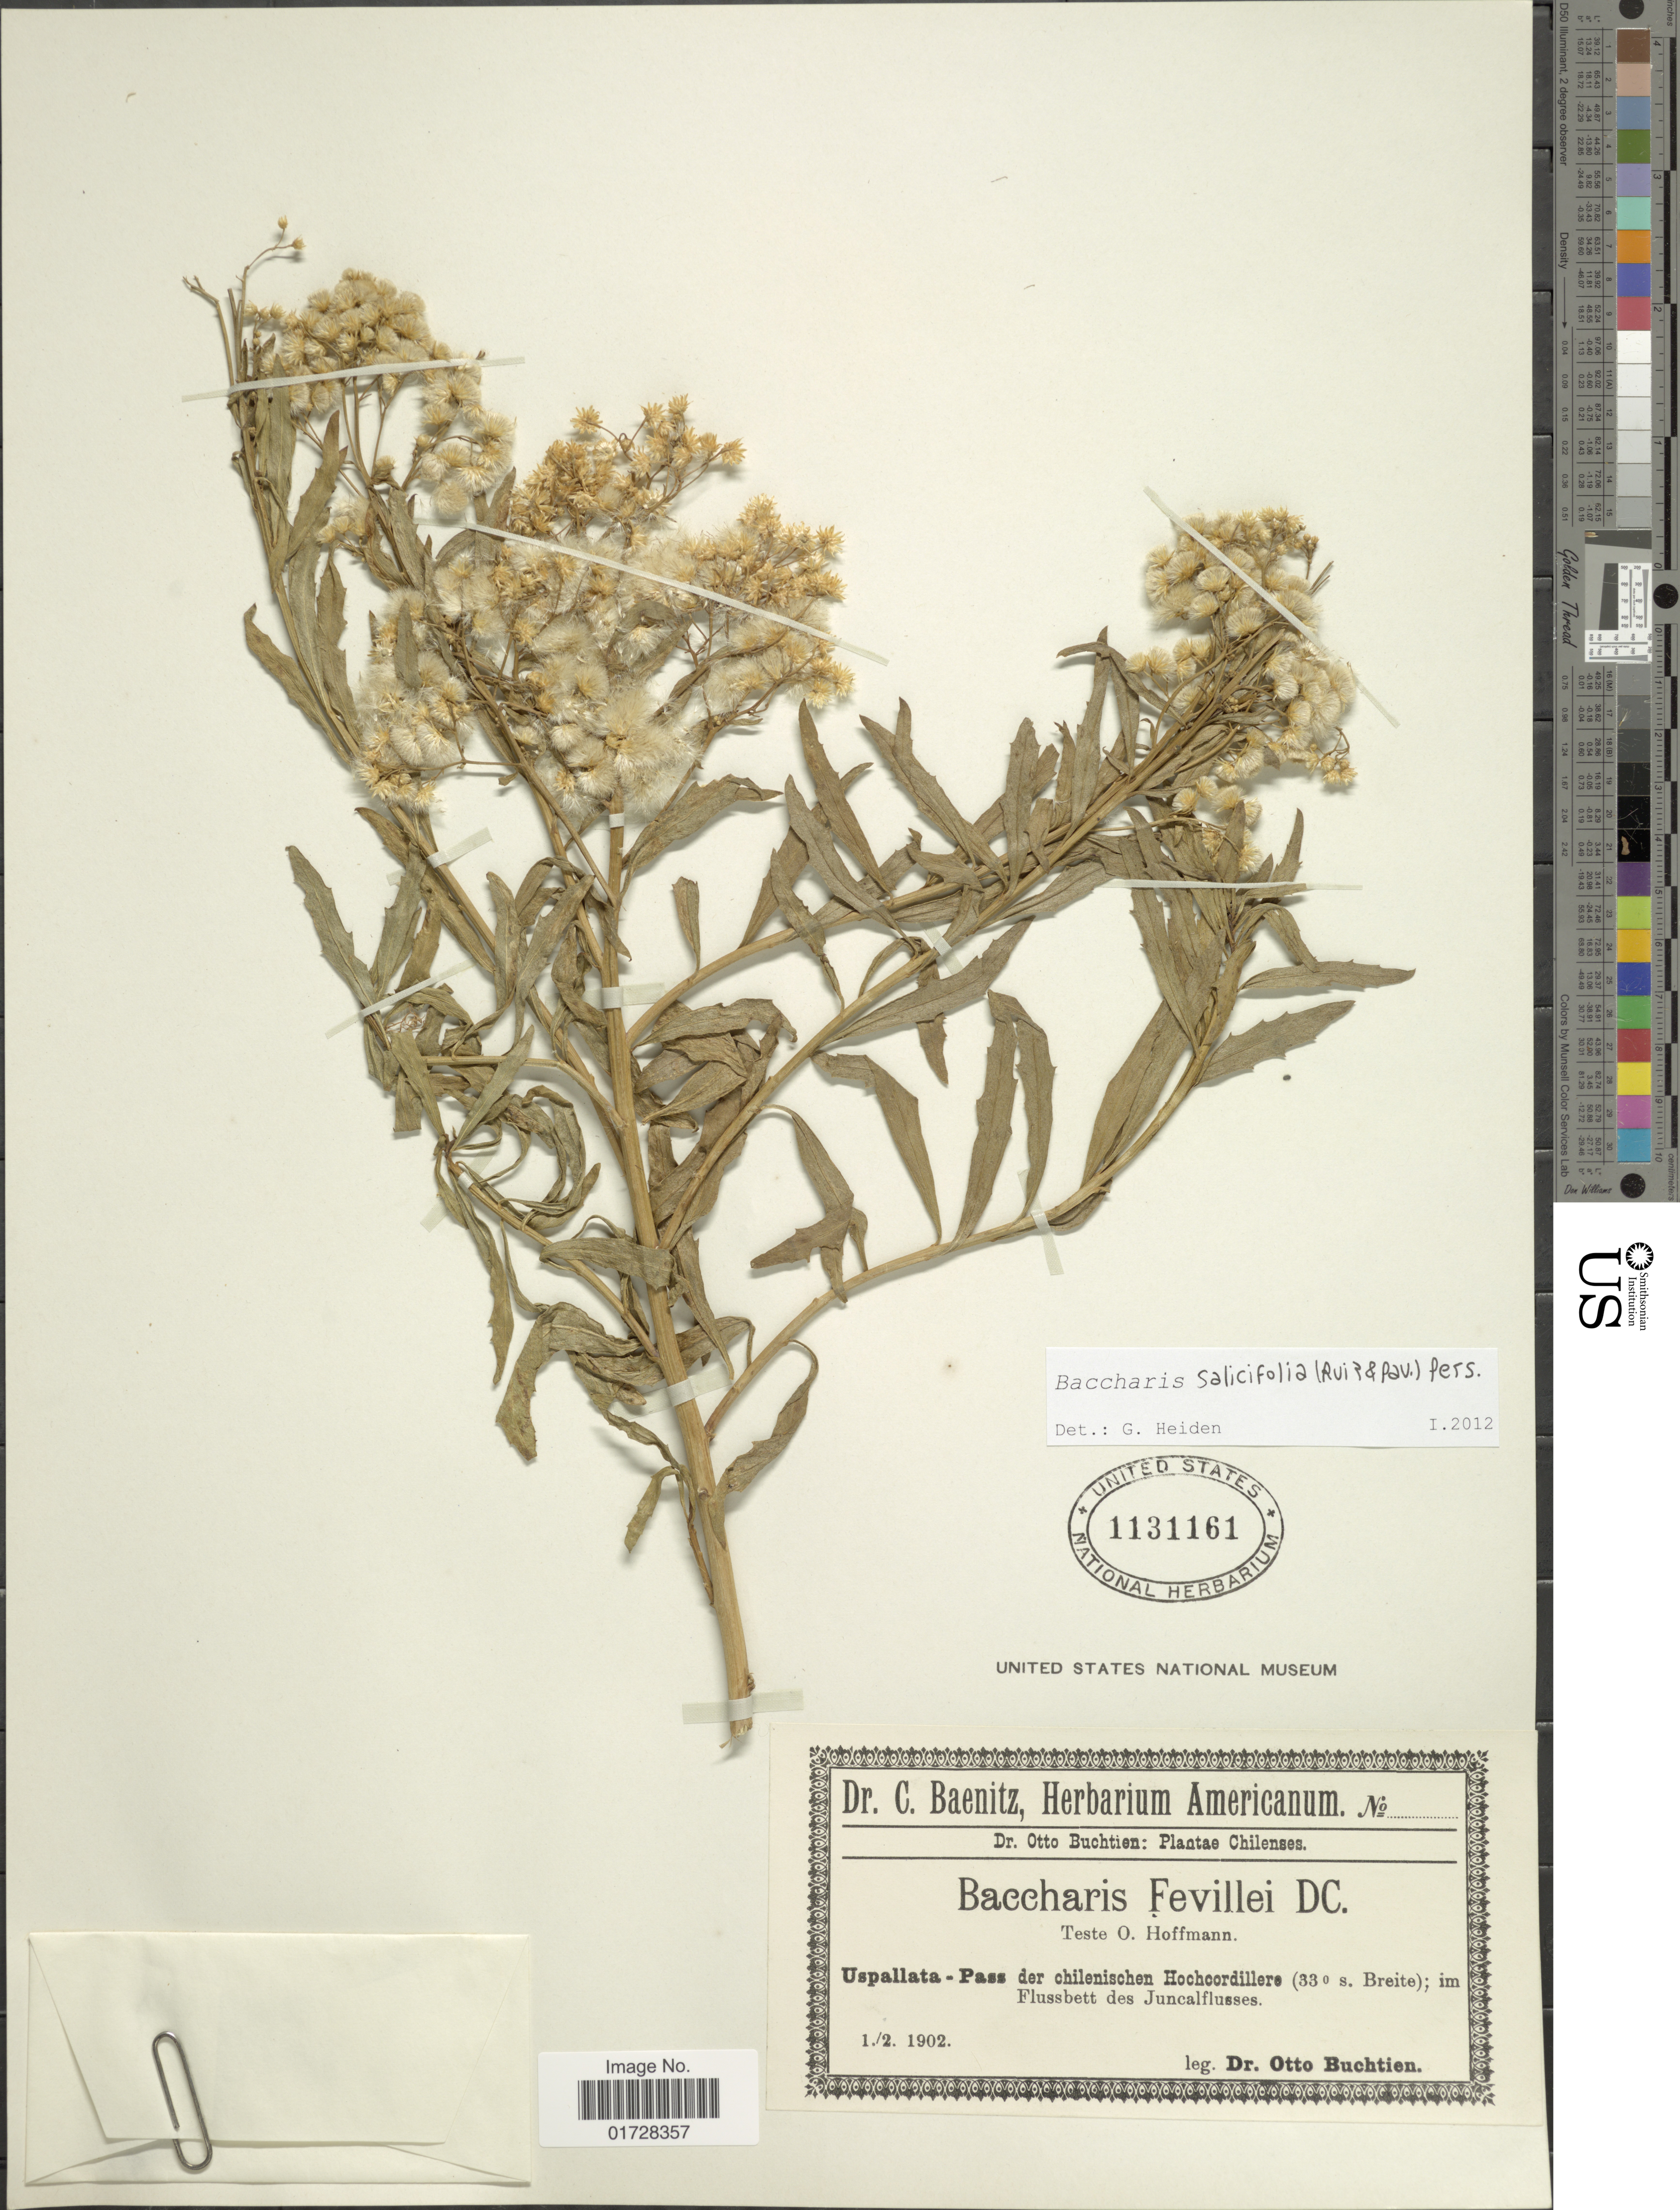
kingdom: Plantae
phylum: Tracheophyta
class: Magnoliopsida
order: Asterales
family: Asteraceae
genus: Baccharis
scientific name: Baccharis salicifolia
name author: (Ruiz & Pav.) Pers.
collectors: O. Buchtien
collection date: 1902-02-01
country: Chile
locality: Uspallata-Pass der chilenischen Hochcordillere, im Flussbett des Juncalflusses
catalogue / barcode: US 1131161